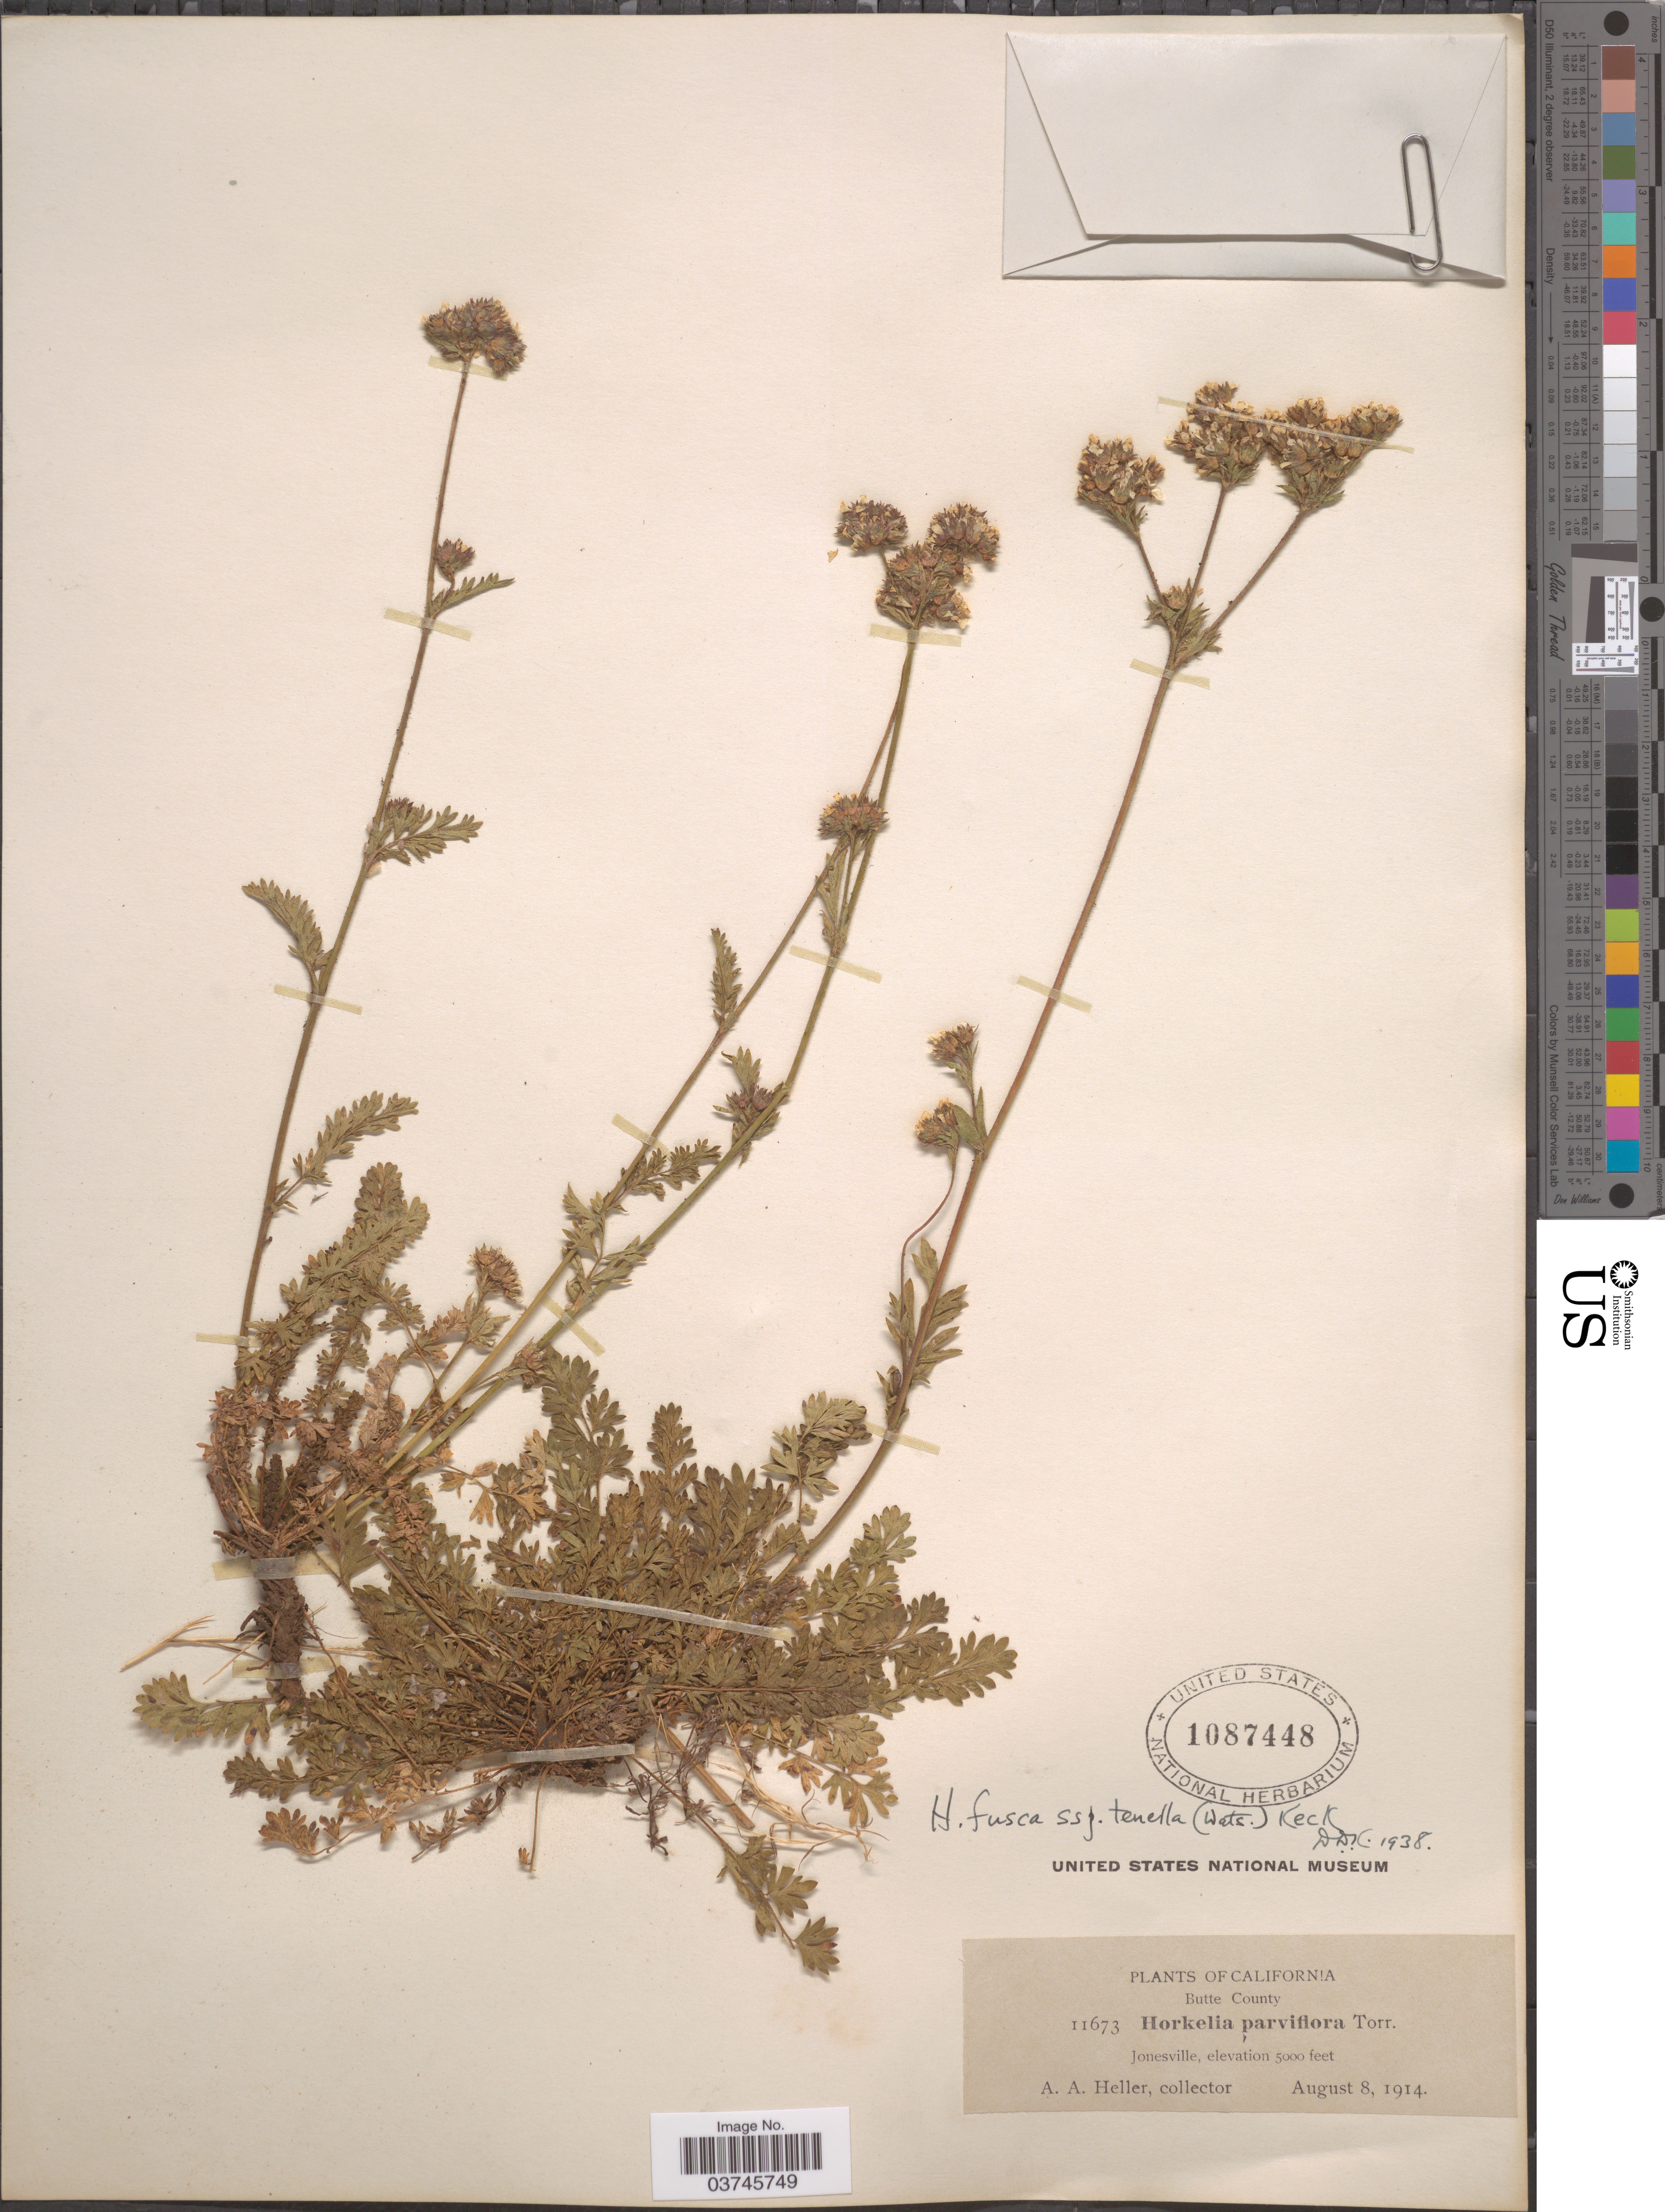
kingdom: Plantae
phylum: Tracheophyta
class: Magnoliopsida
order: Rosales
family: Rosaceae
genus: Potentilla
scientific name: Potentilla lindleyi var. puberula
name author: (Rydb.) Jeps.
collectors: A. A. Heller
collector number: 11673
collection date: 1914-08-08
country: United States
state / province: California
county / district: Butte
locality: Butte County. Jonesville.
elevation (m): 1524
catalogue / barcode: US 1087448